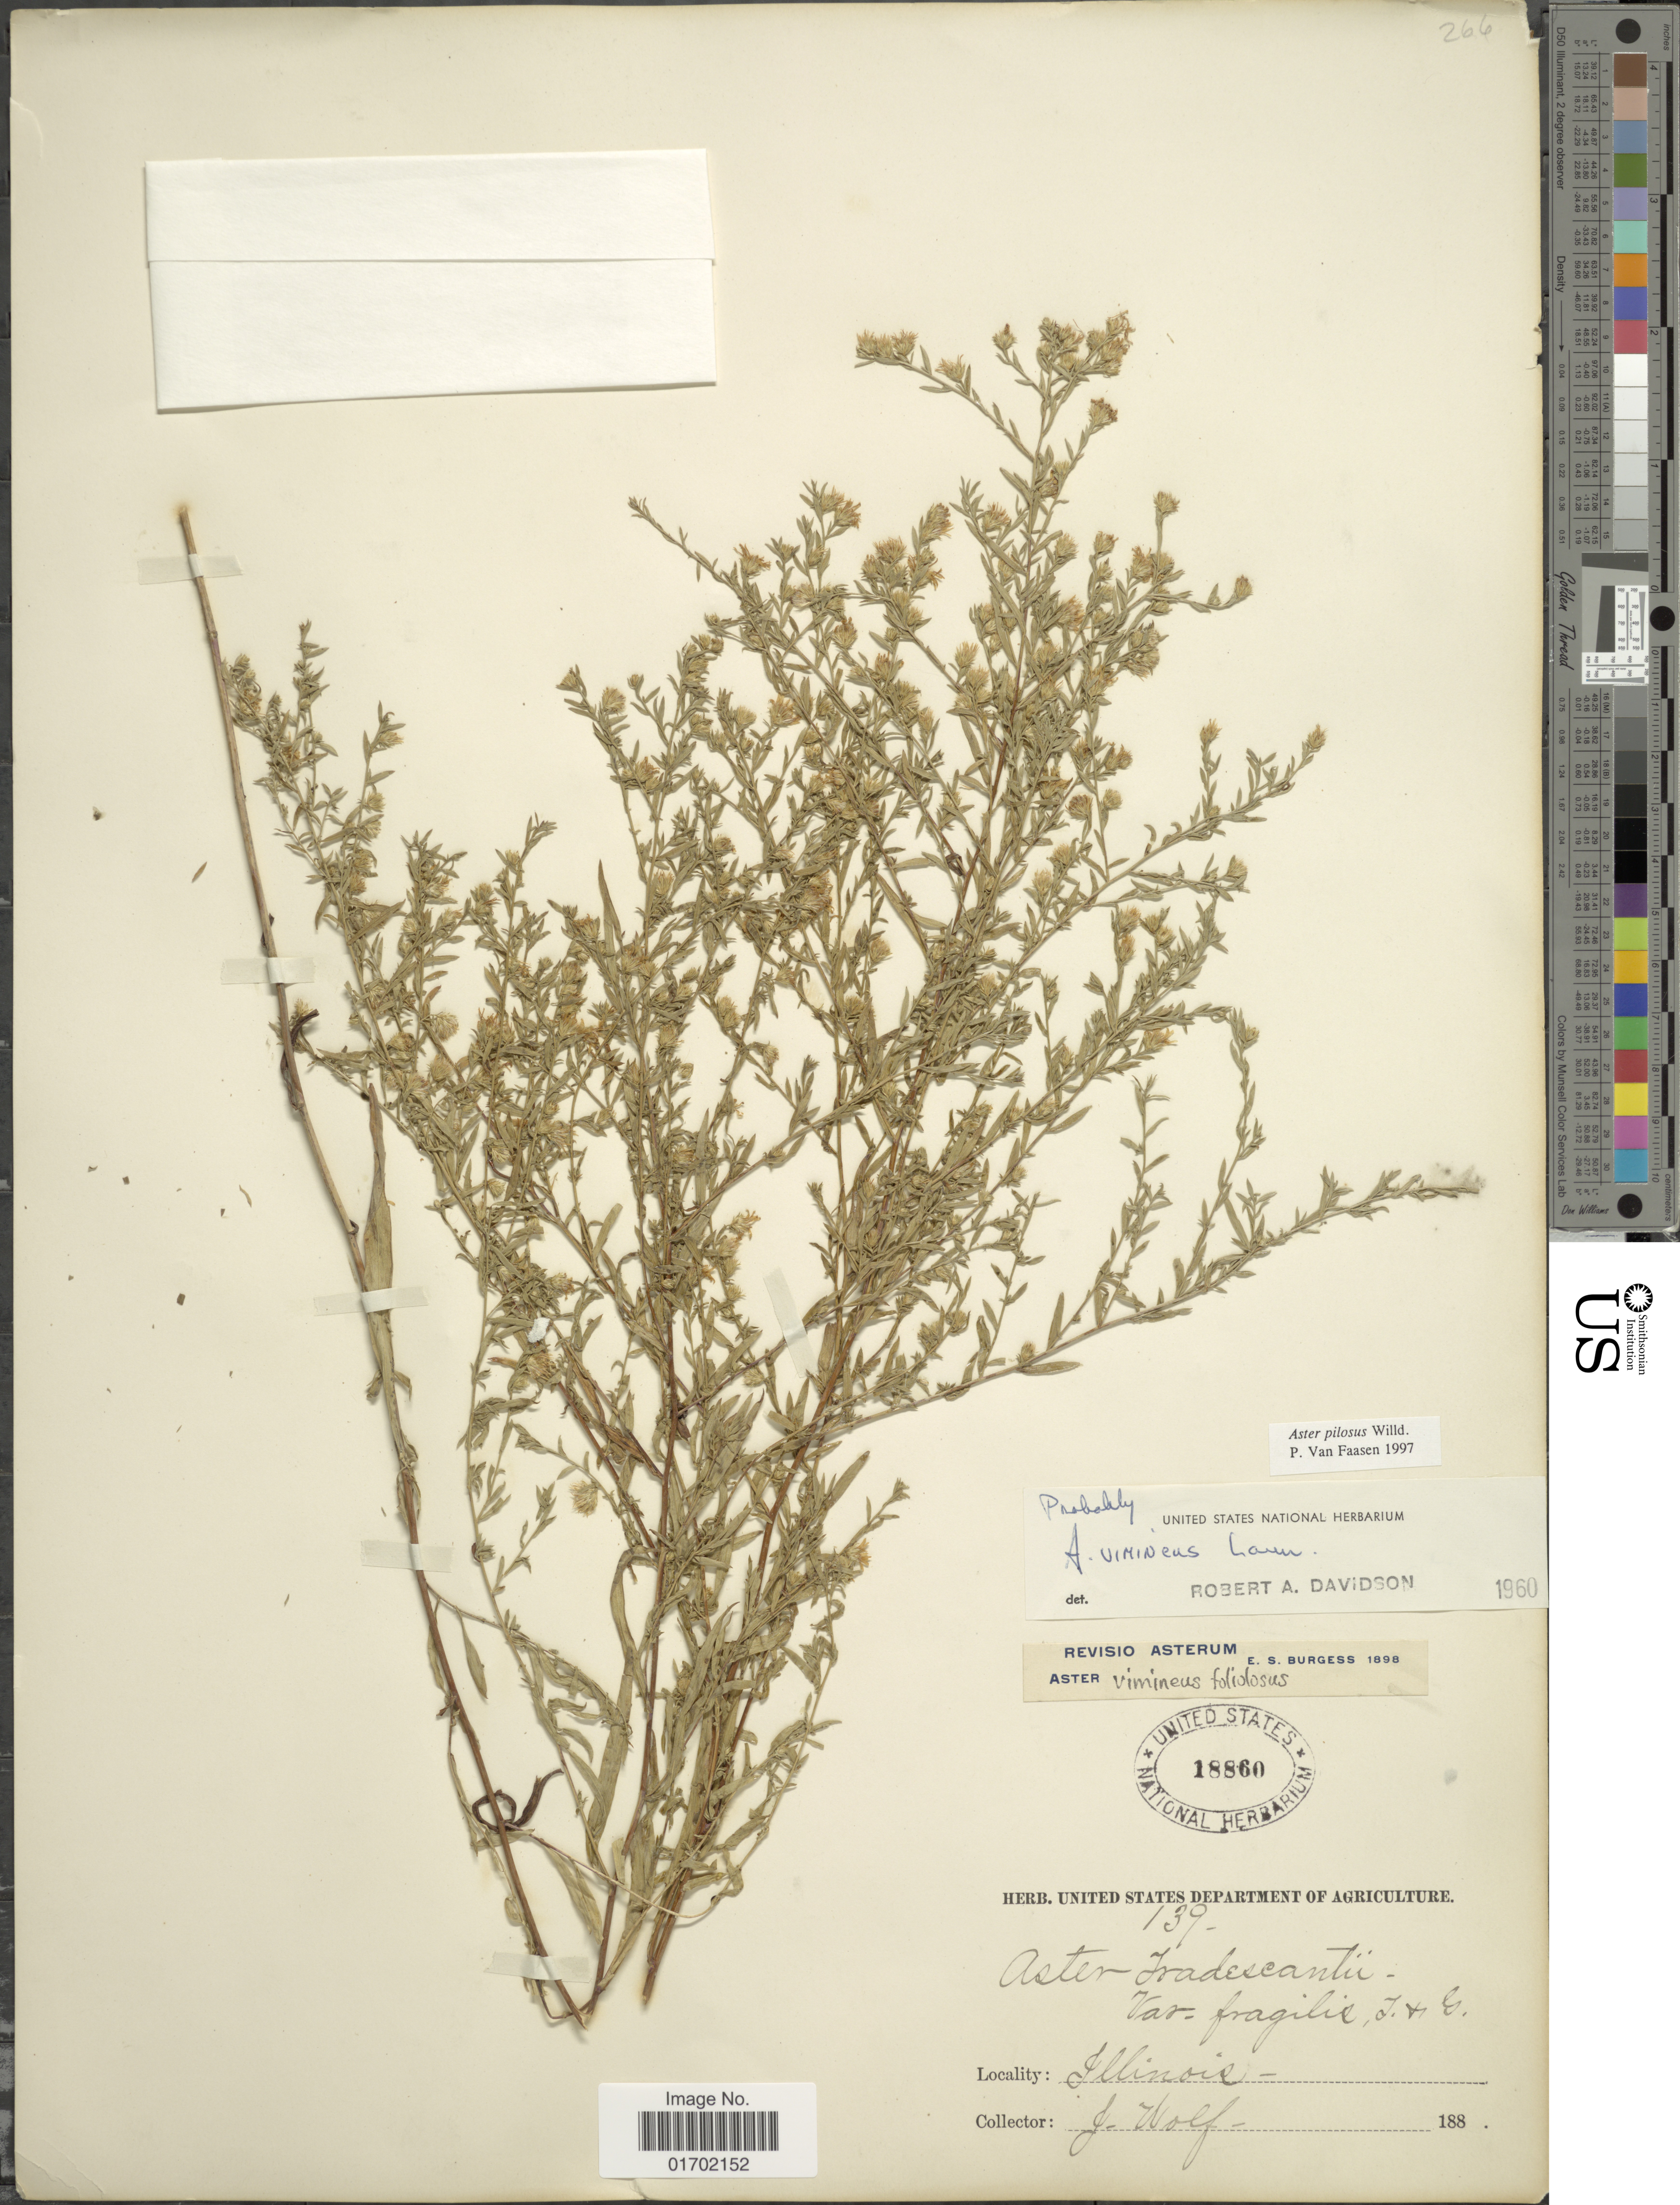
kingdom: Plantae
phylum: Tracheophyta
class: Magnoliopsida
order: Asterales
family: Asteraceae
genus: Symphyotrichum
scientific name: Symphyotrichum pilosum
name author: (Willd.) G.L. Nesom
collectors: J. Wolf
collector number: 139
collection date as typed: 188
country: United States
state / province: Illinois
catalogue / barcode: US 18860